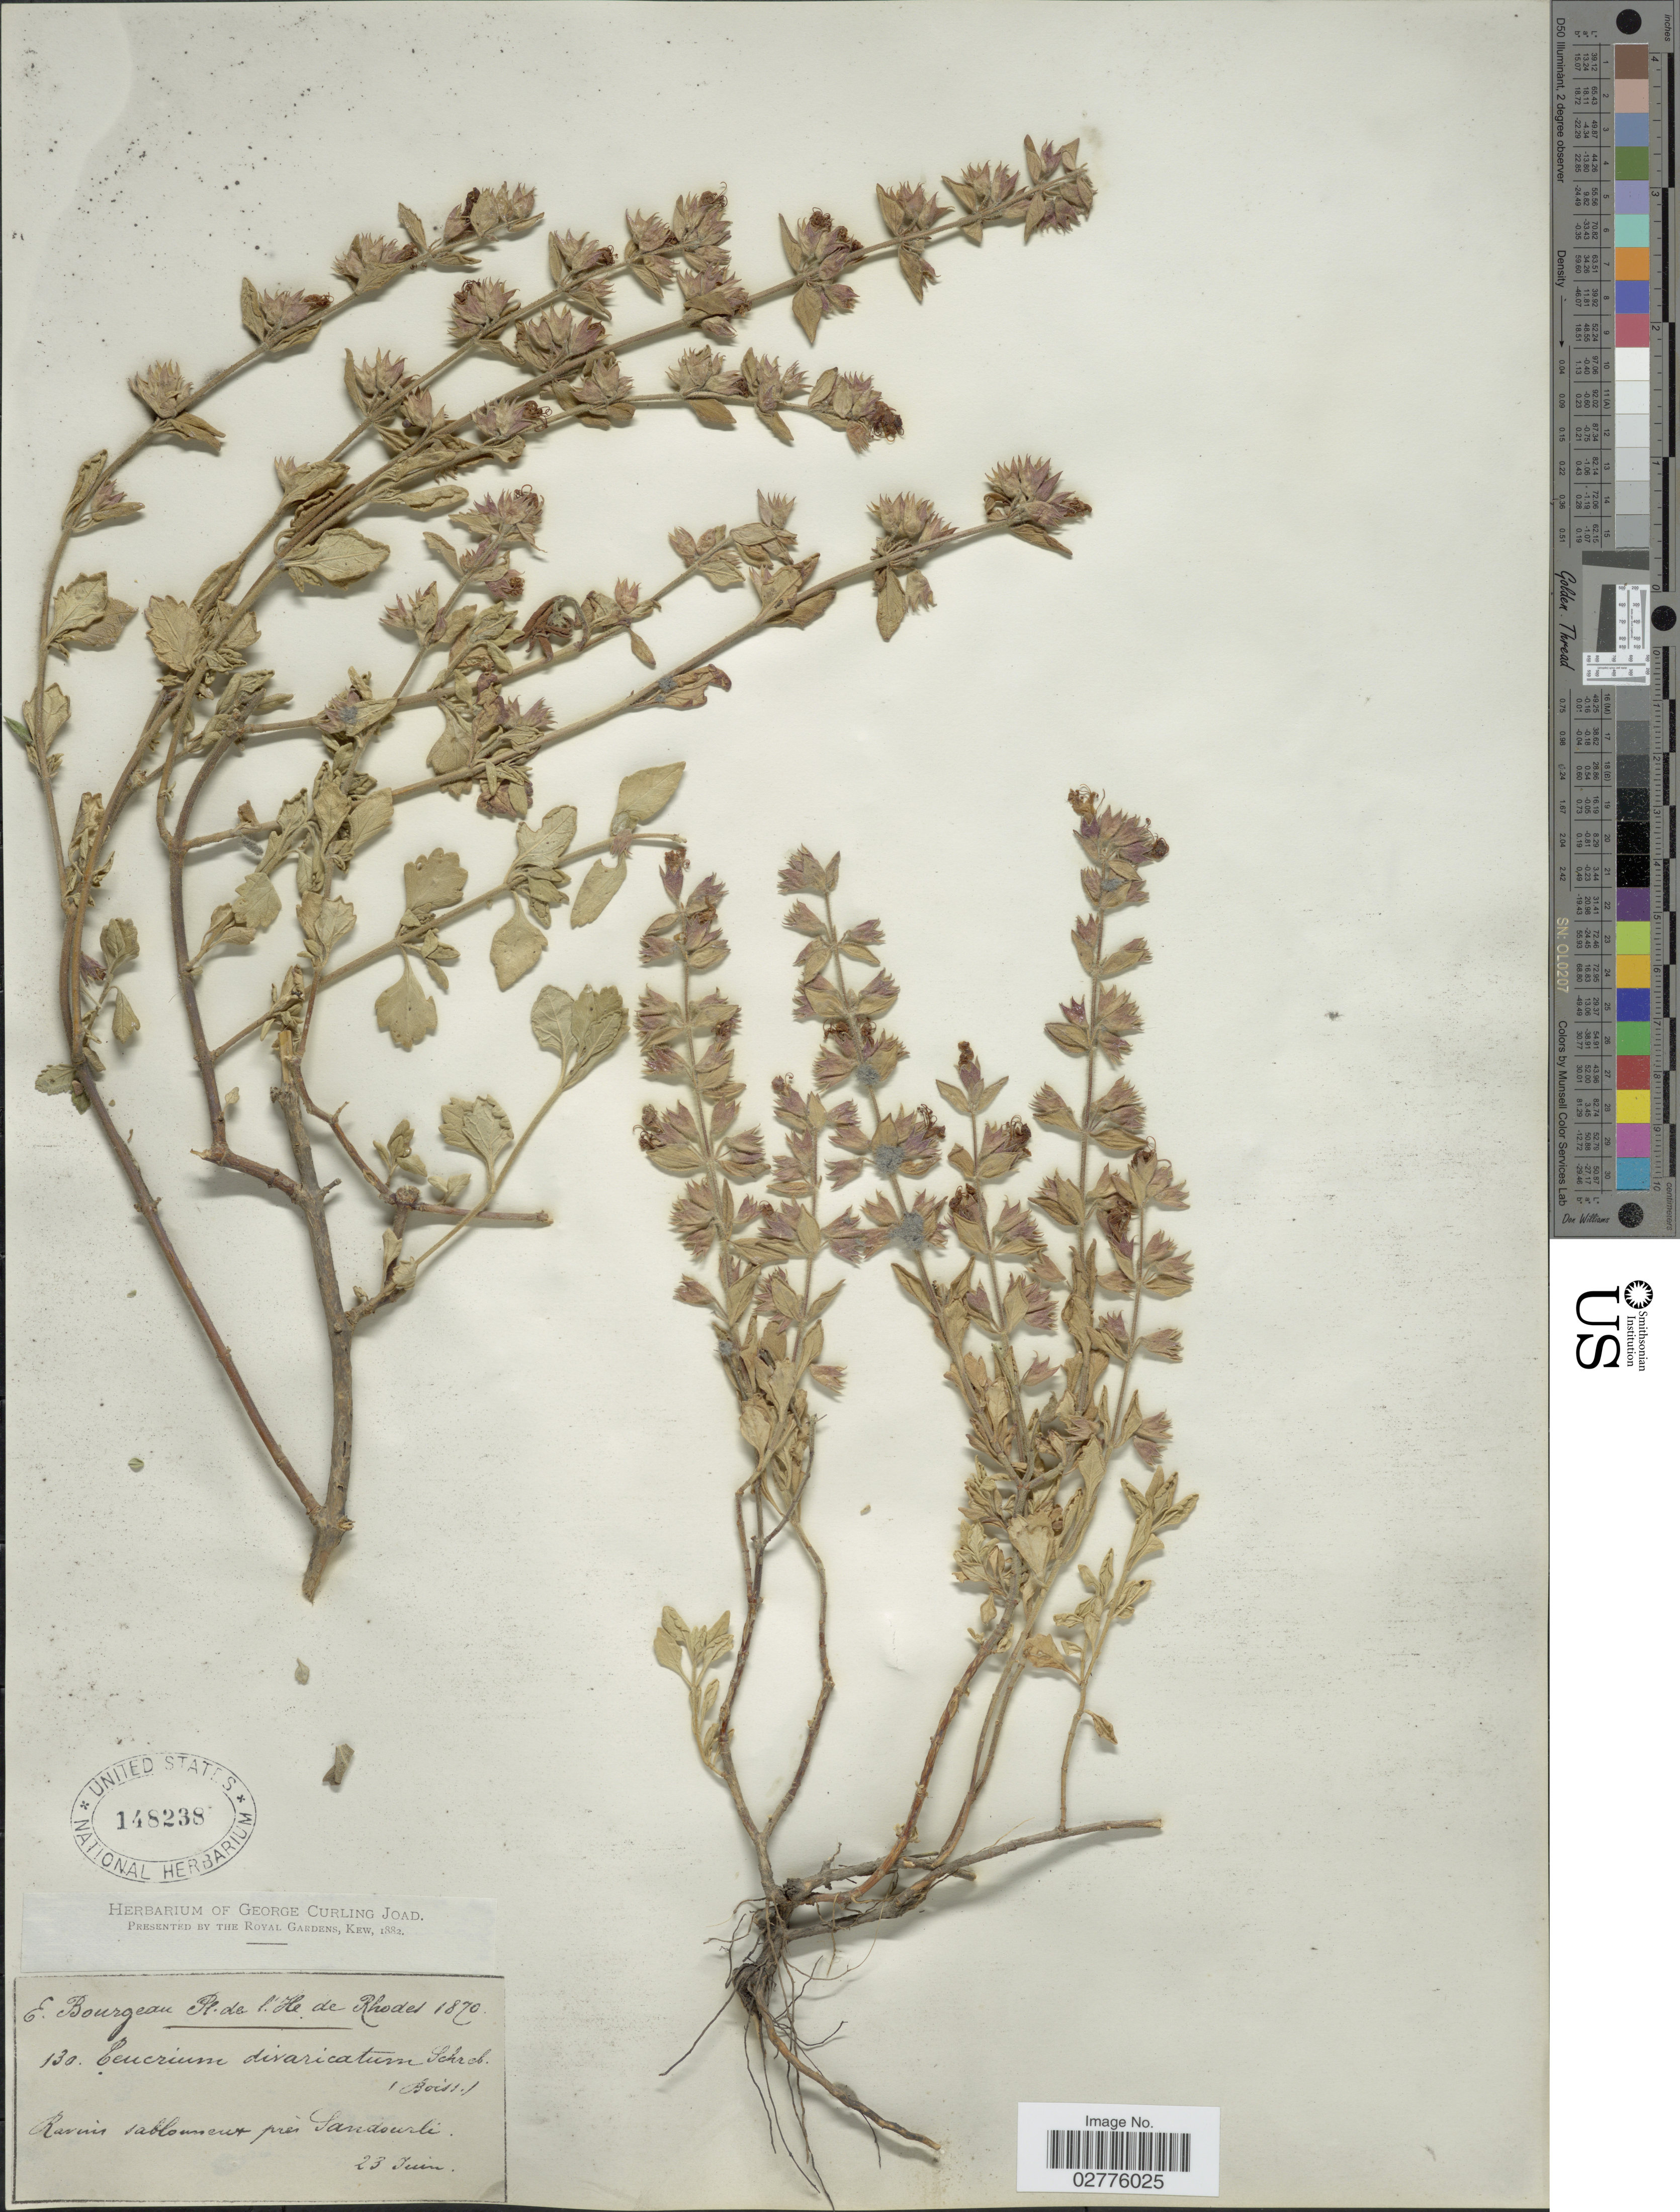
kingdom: Plantae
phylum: Tracheophyta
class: Magnoliopsida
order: Lamiales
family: Lamiaceae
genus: Teucrium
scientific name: Teucrium divaricatum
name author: Sieber ex Heldr.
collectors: E. Bourgeau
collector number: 130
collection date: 1870-06-23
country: Greece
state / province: South Aegean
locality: Rhodes, prés Sandourli.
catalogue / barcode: US 148238